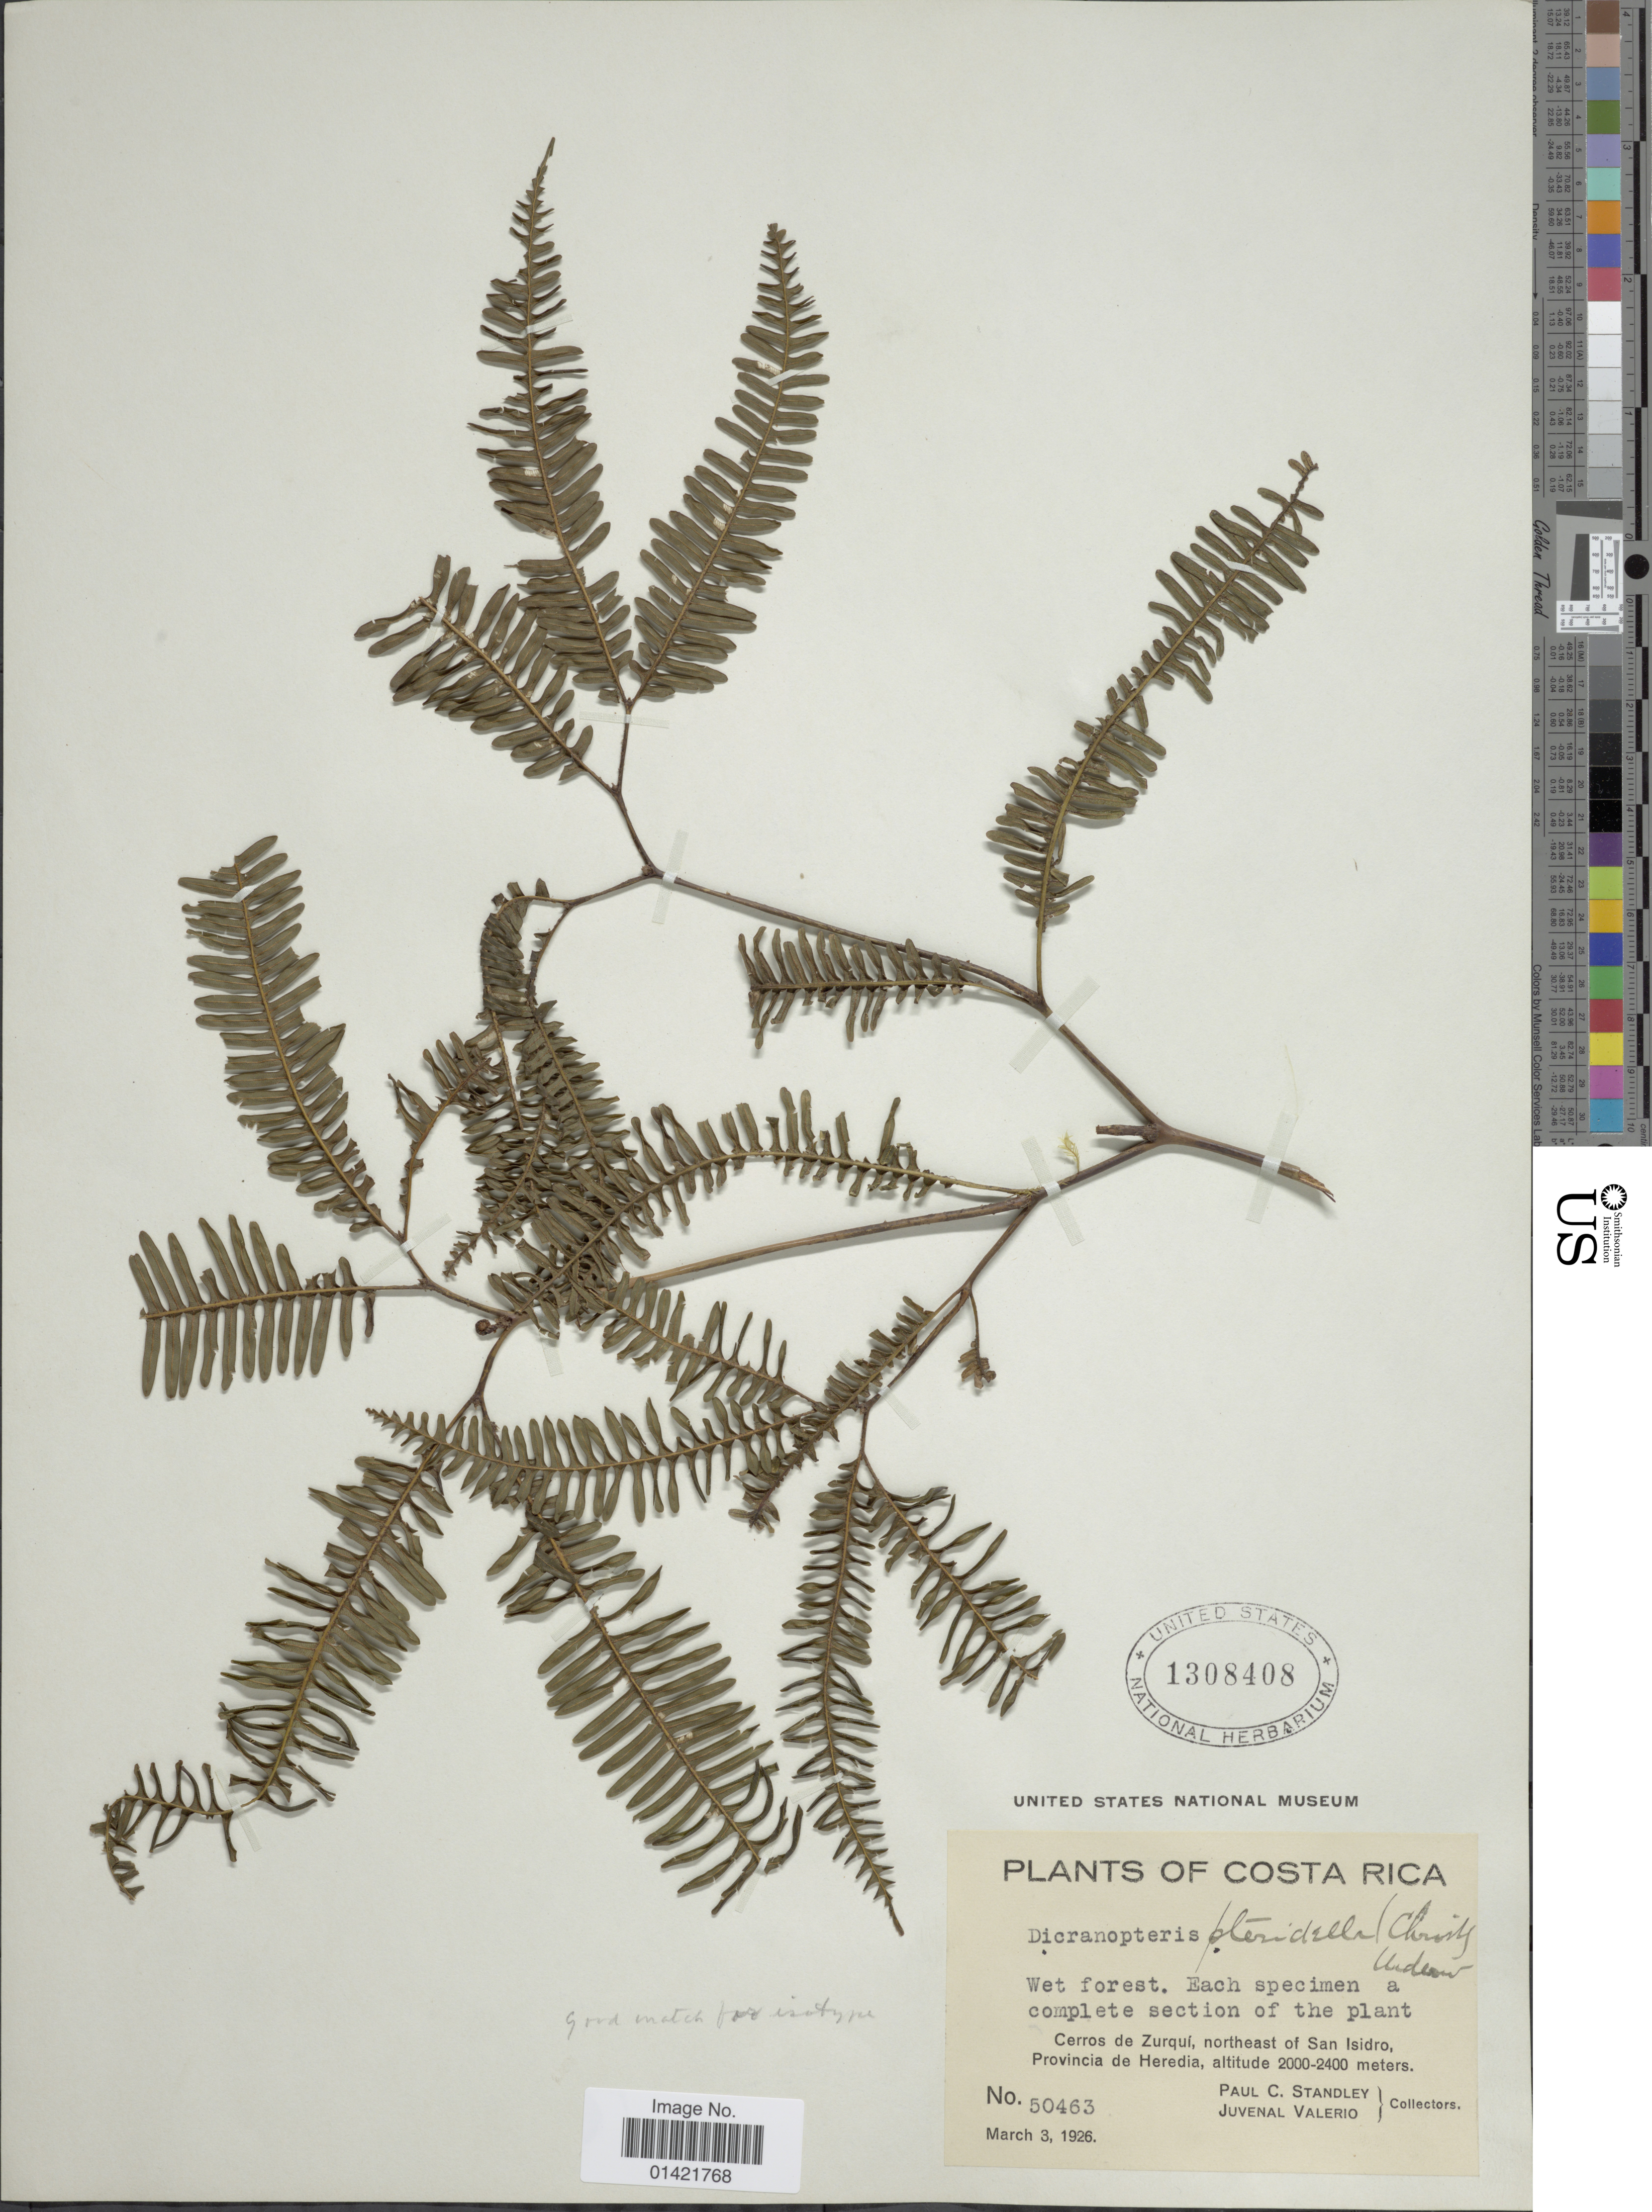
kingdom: Plantae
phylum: Tracheophyta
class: Polypodiopsida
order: Gleicheniales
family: Gleicheniaceae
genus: Sticherus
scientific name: Sticherus pteridellus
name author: (Christ) Copel.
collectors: P. C. Standley & J. Valerio R.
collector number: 50463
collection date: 1926-03-03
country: Costa Rica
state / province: Heredia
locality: Cerros de Zurqui, northeast of San Isidro, Provincia de Heredia.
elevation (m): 2000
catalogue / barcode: US 1308408